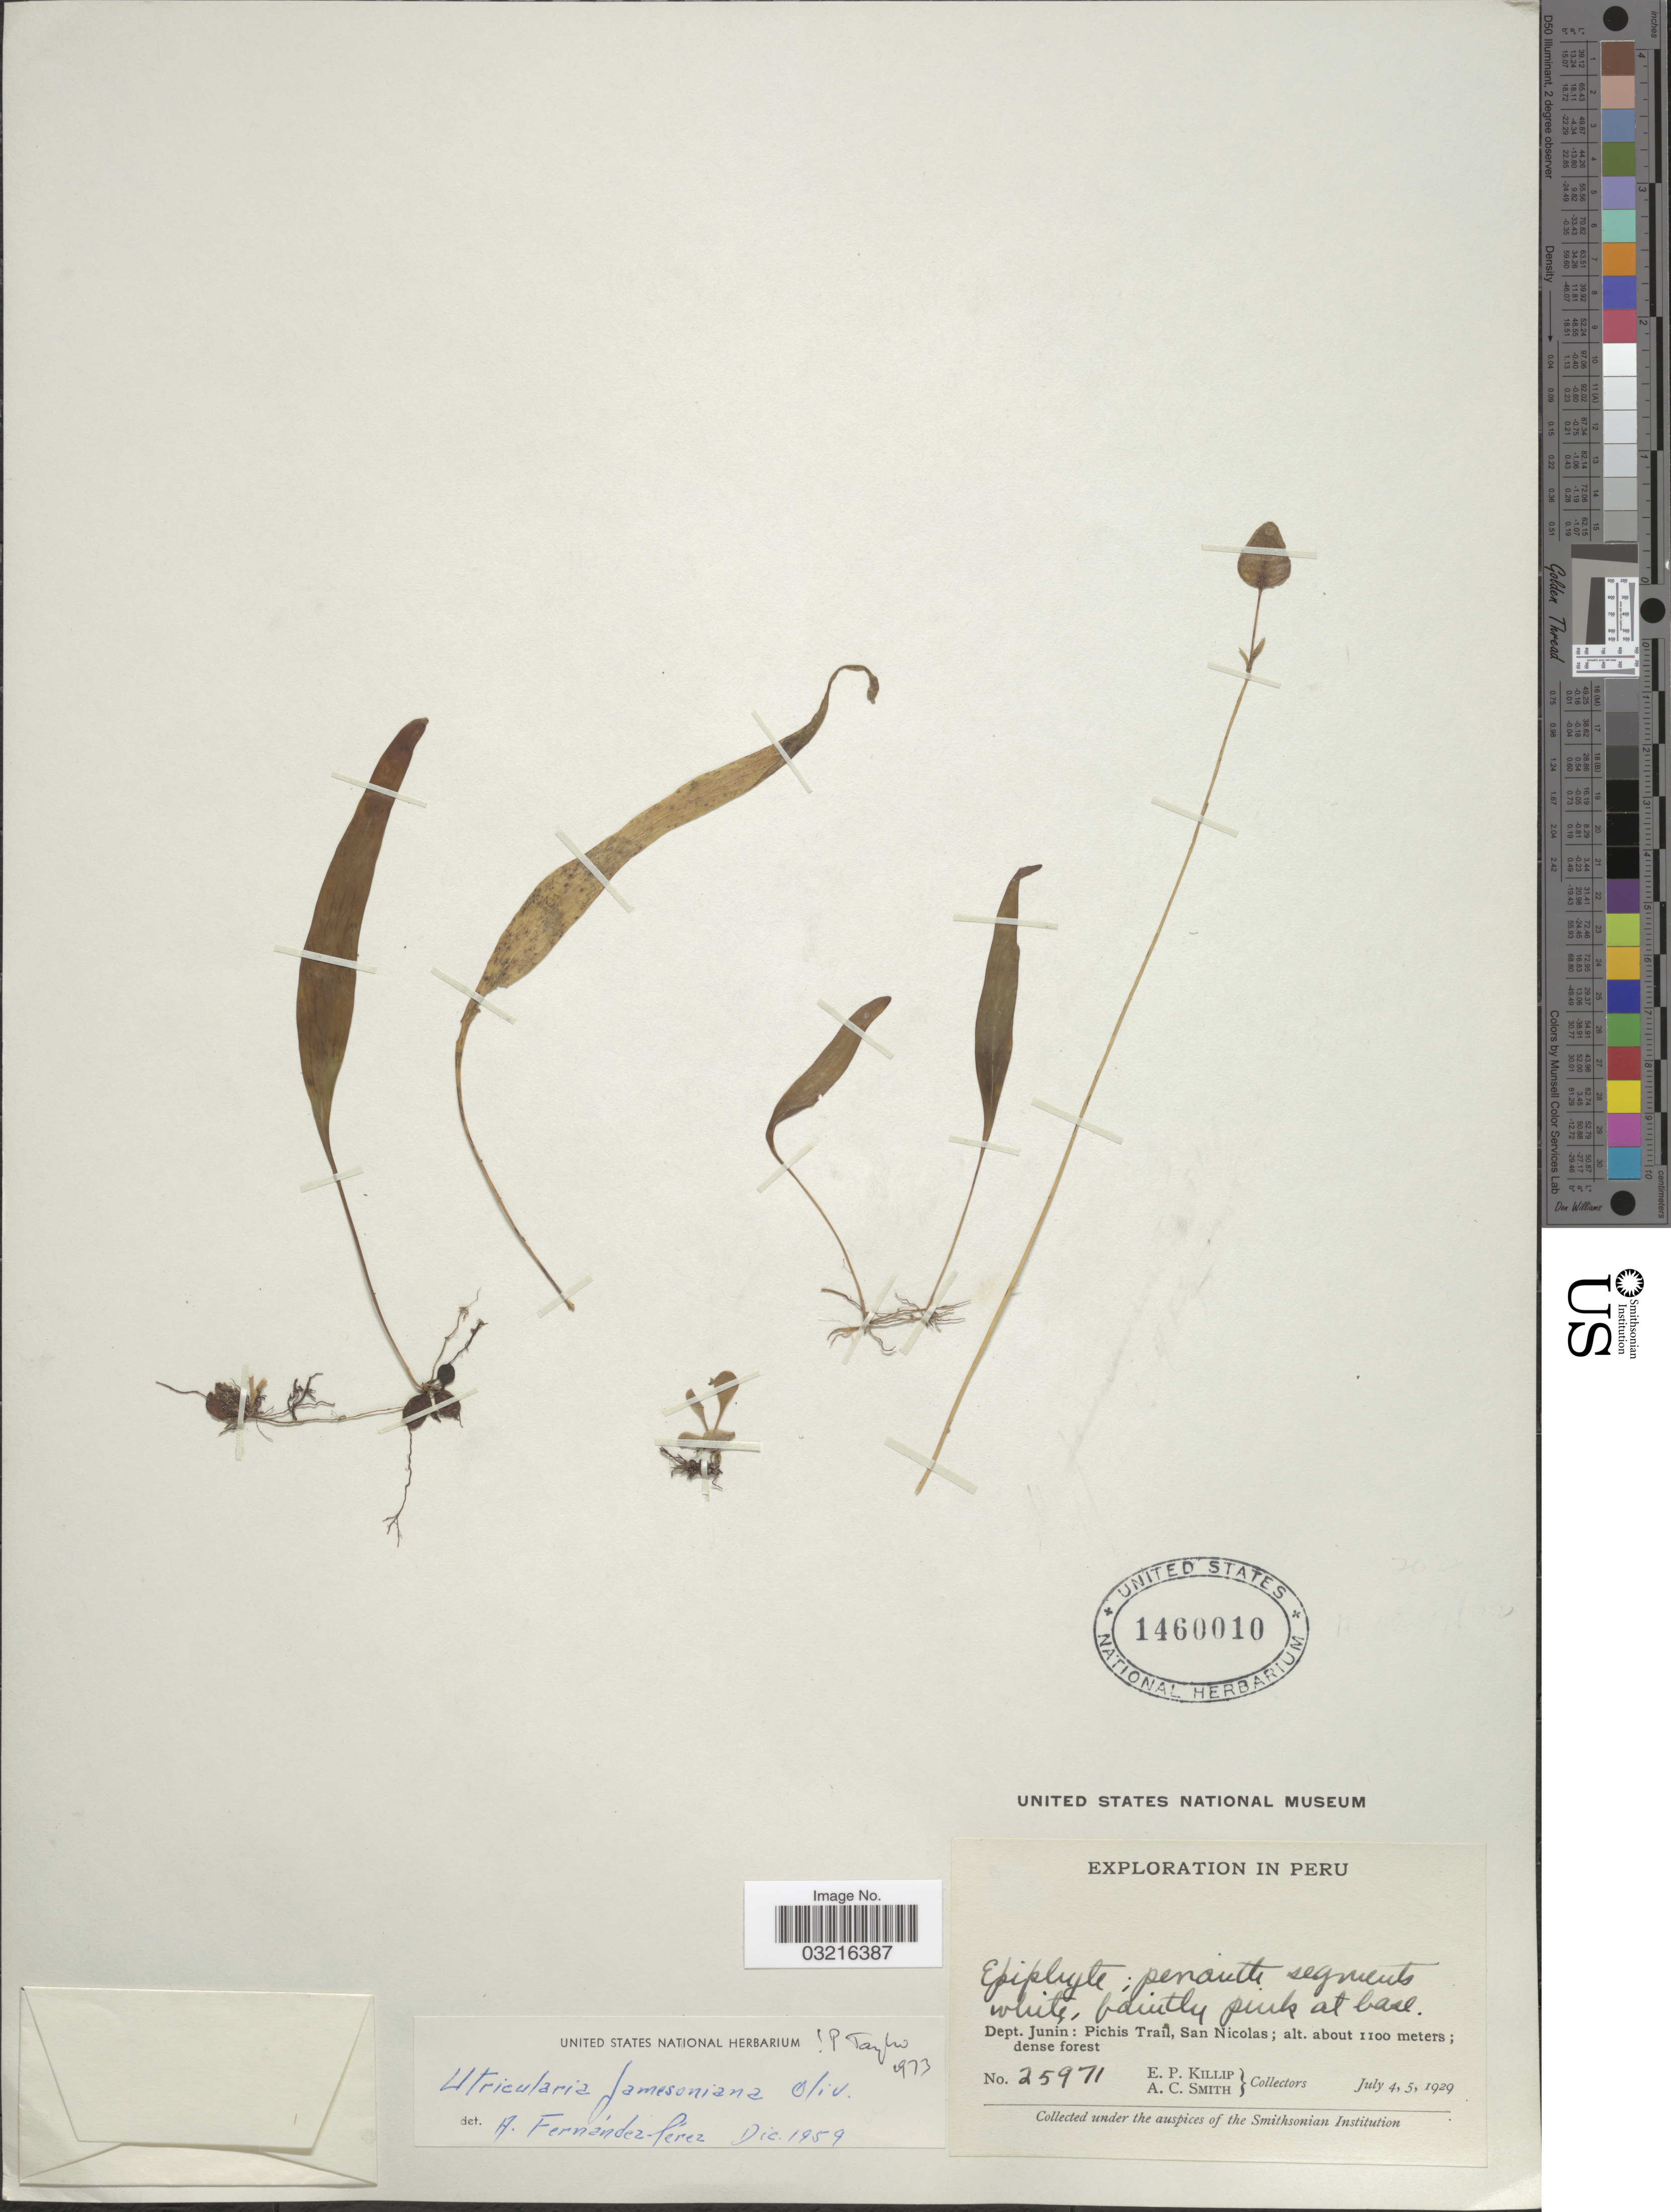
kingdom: Plantae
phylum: Tracheophyta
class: Magnoliopsida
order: Lamiales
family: Lentibulariaceae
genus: Utricularia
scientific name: Utricularia jamesoniana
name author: Oliv.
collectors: E. P. Killip & A. C. Smith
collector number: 25971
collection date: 1929-07-04/1929-07-05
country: Peru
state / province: Junín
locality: Dept. Junin: Pichis Trail, San Nicolas.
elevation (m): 1100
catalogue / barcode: US 1460010